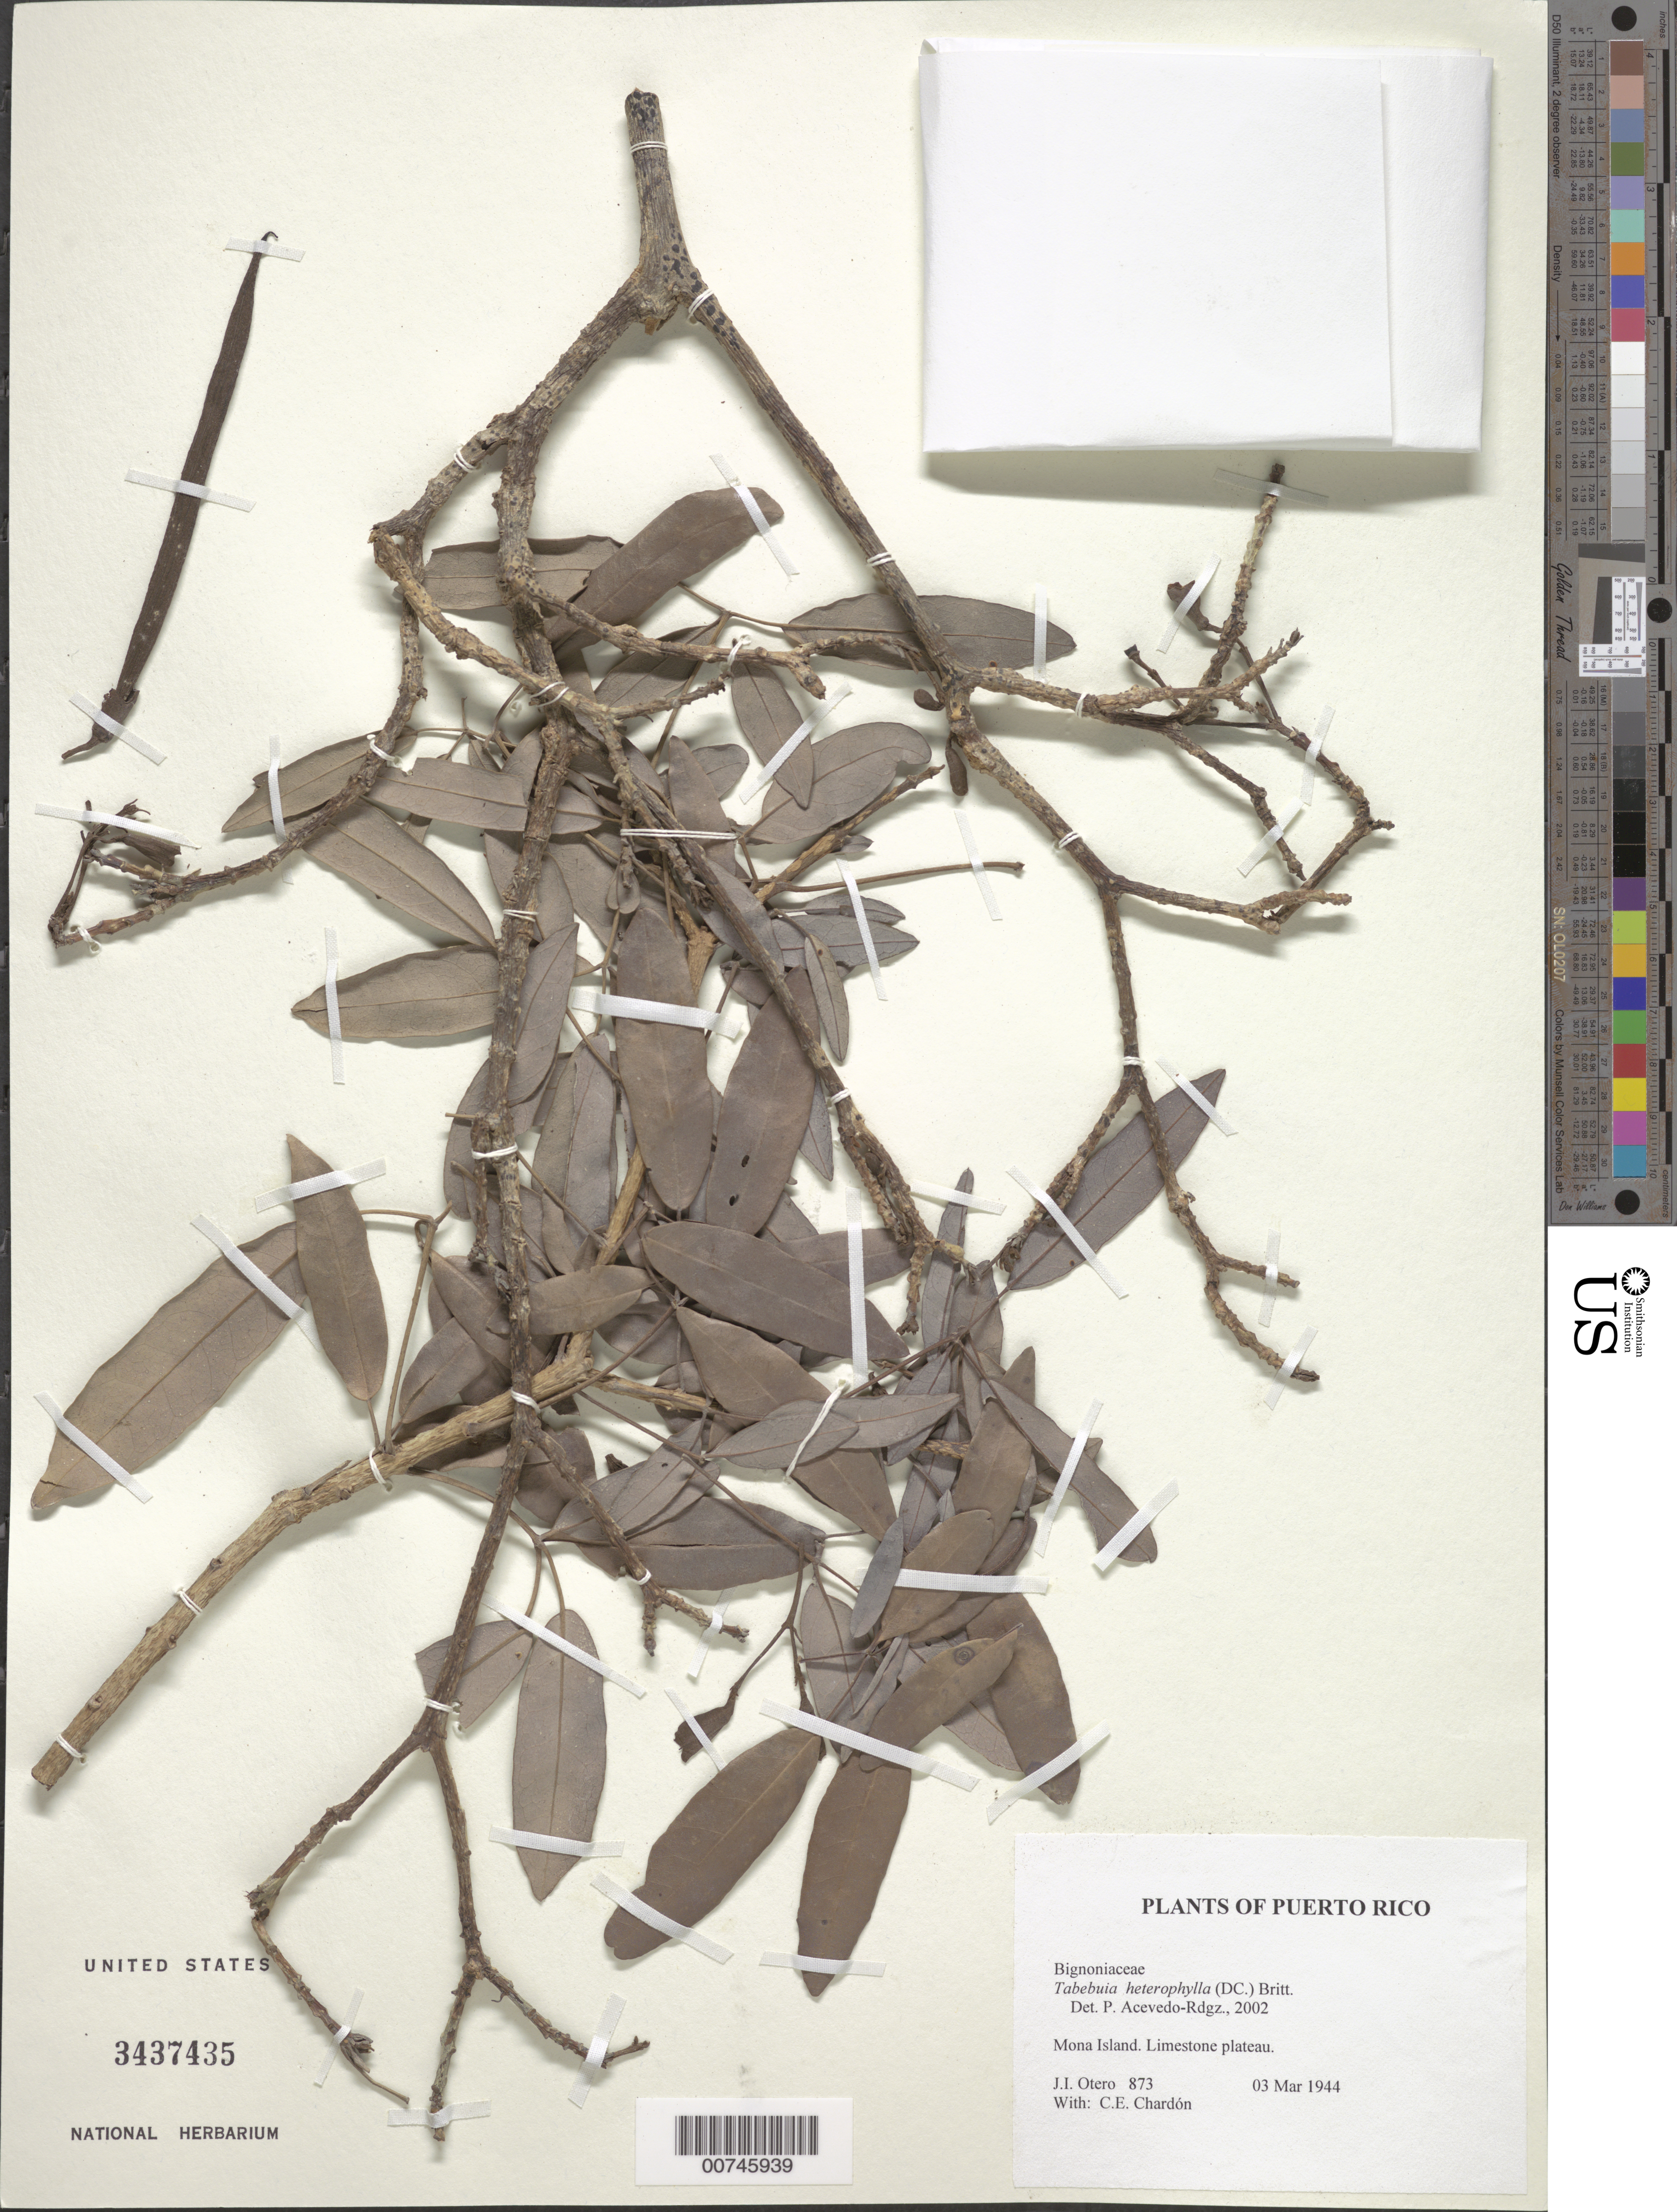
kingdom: Plantae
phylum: Tracheophyta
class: Magnoliopsida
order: Lamiales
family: Bignoniaceae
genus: Tabebuia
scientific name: Tabebuia heterophylla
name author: (DC.) Britton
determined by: Acevedo-Rodríguez, P., (BOT), Smithsonian Institution - National Museum of Natural History (UNITED STATES)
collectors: J. Otero & C. E. Chardón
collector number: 873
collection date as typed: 03 Mar 1944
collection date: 1944-03-03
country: Puerto Rico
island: Mona I.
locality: Limestone plateau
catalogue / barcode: US 3437435